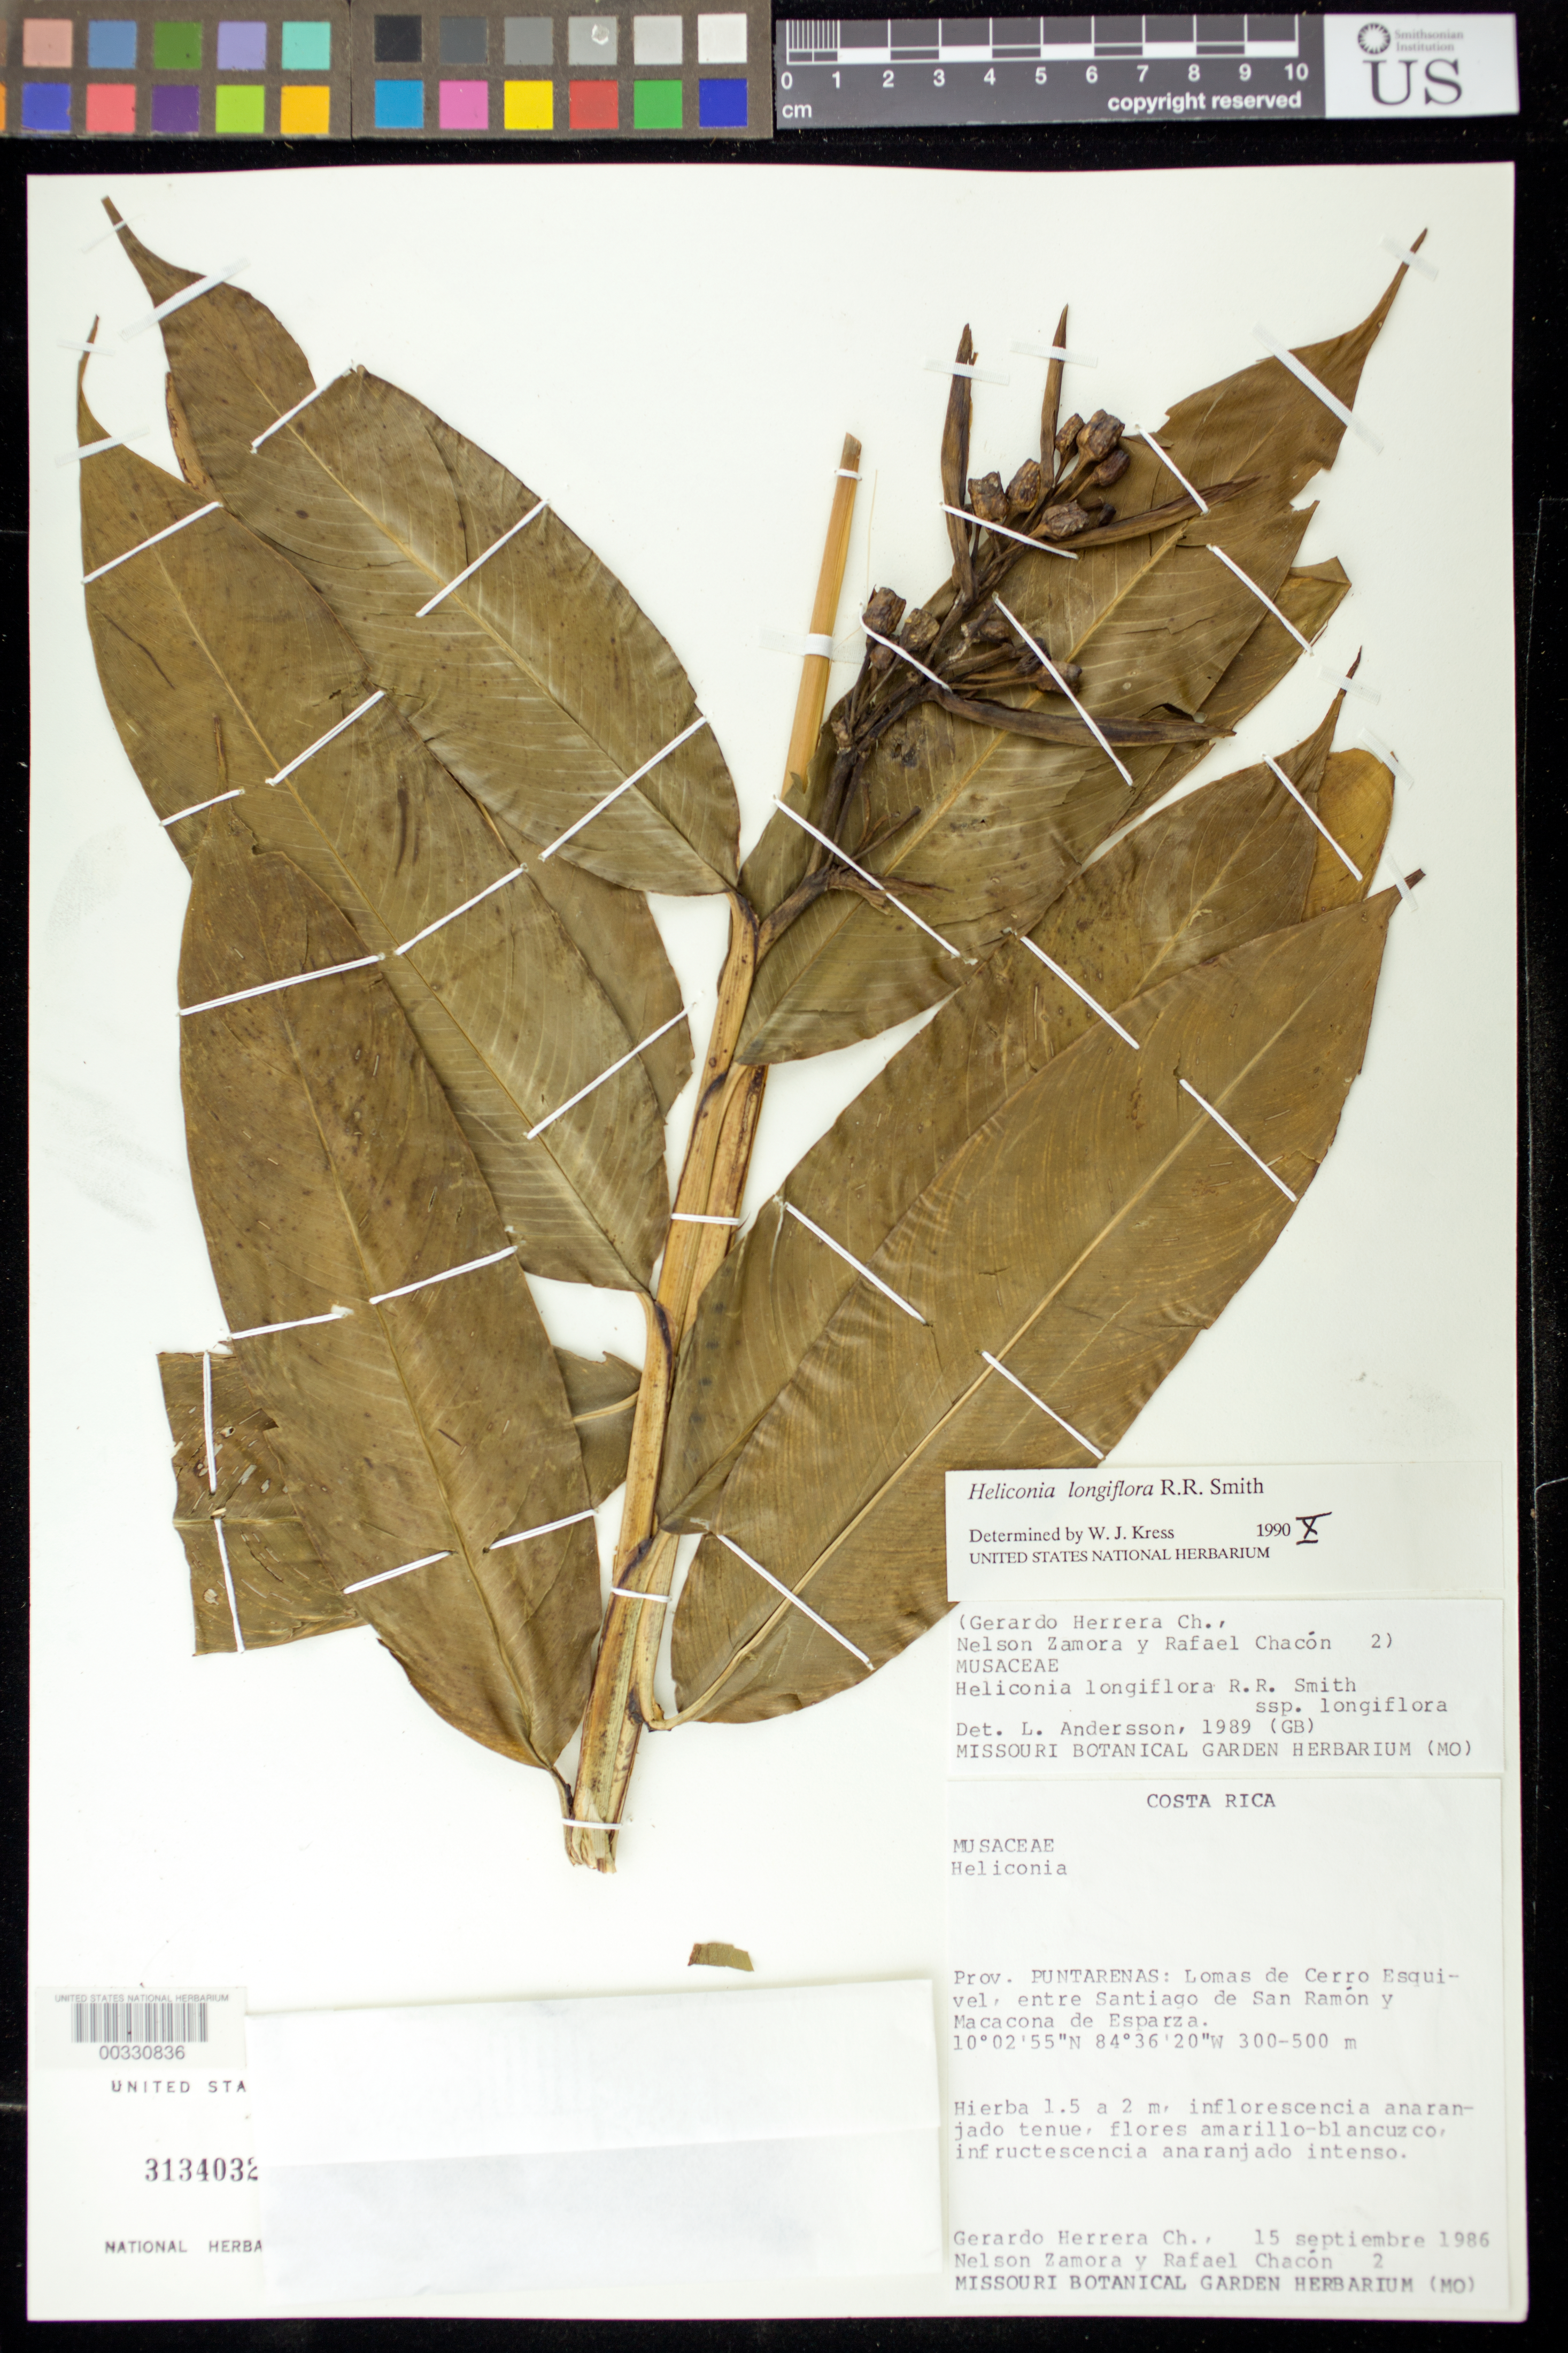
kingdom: Plantae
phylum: Tracheophyta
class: Liliopsida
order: Zingiberales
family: Heliconiaceae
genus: Heliconia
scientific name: Heliconia longiflora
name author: R.R. Sm.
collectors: G. Herrera Ch., N. Zamora & R. Chacon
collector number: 2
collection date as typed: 15 Sep 1986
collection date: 1986-09-15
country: Costa Rica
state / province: Puntarenas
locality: Lomas de cerro esquivel, between santiago de san ramon and macacona de esparza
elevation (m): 300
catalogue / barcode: US 3134032